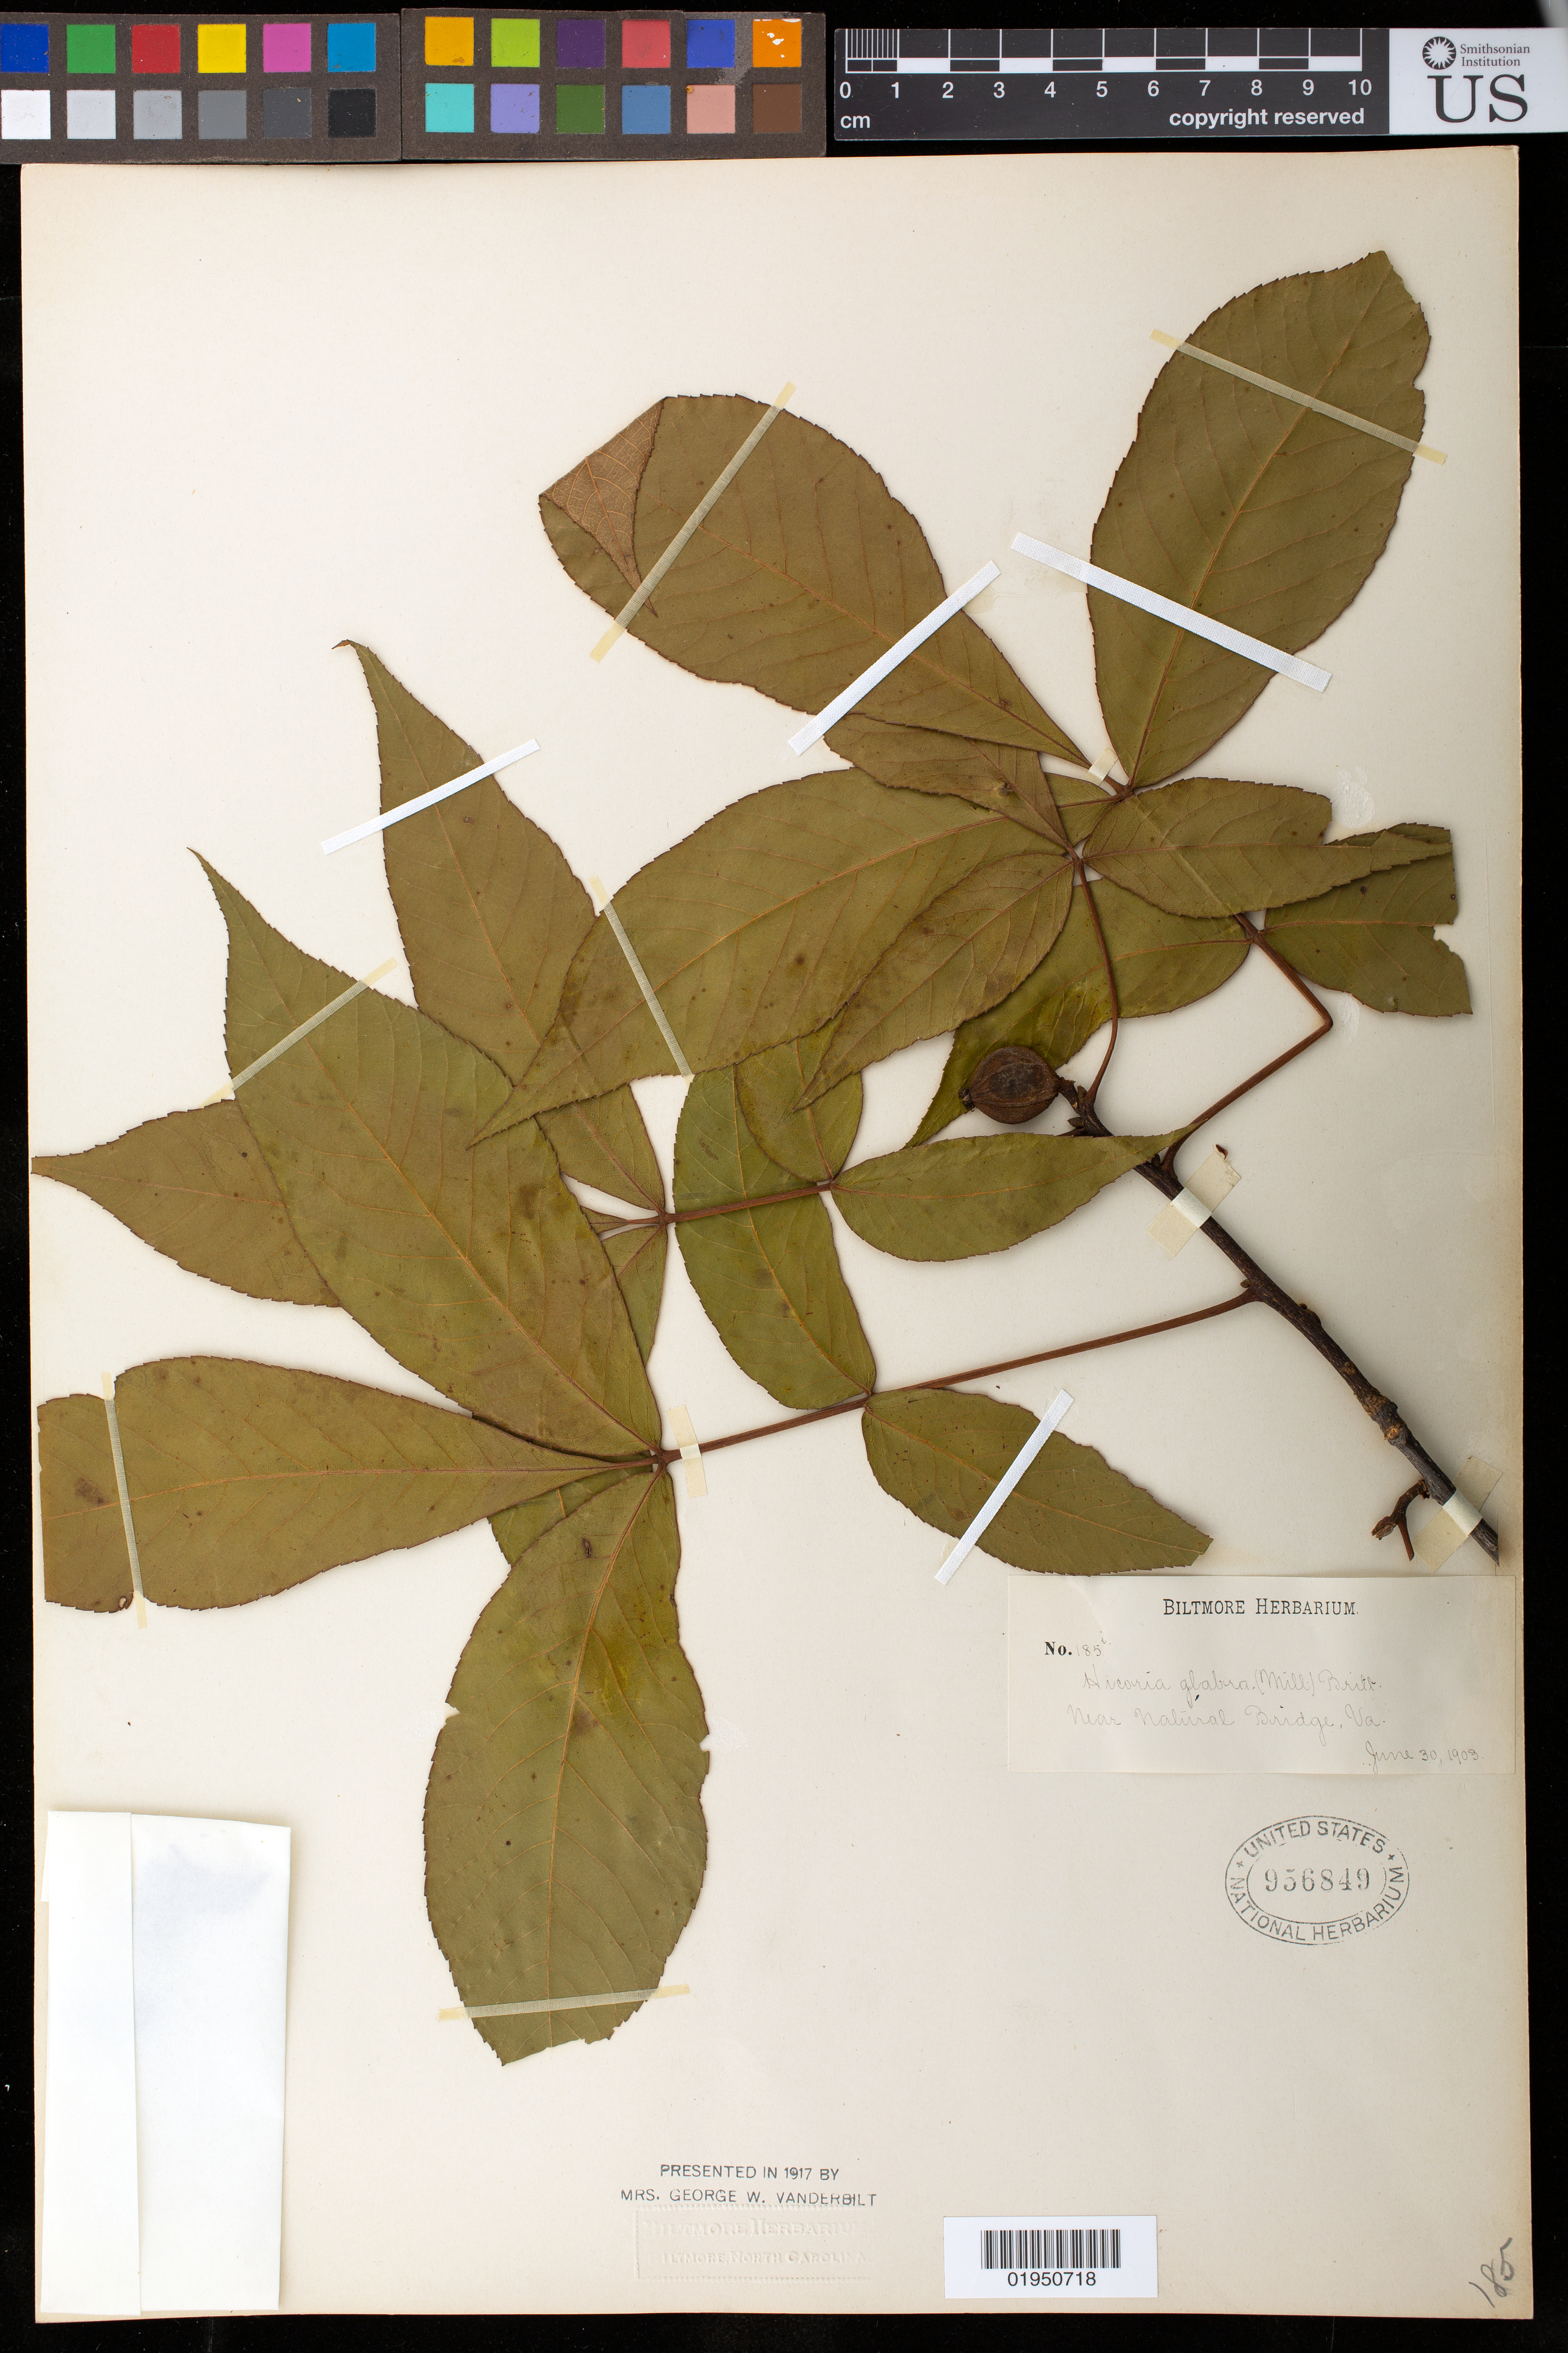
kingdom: Plantae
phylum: Tracheophyta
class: Magnoliopsida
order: Fagales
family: Juglandaceae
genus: Carya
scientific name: Carya glabra var. glabra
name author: (Mill.) Sweet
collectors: ex herb. Biltmore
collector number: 185 i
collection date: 1903-06-30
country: United States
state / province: Virginia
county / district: Rockbridge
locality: Near Natural Bridge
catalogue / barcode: US 956849